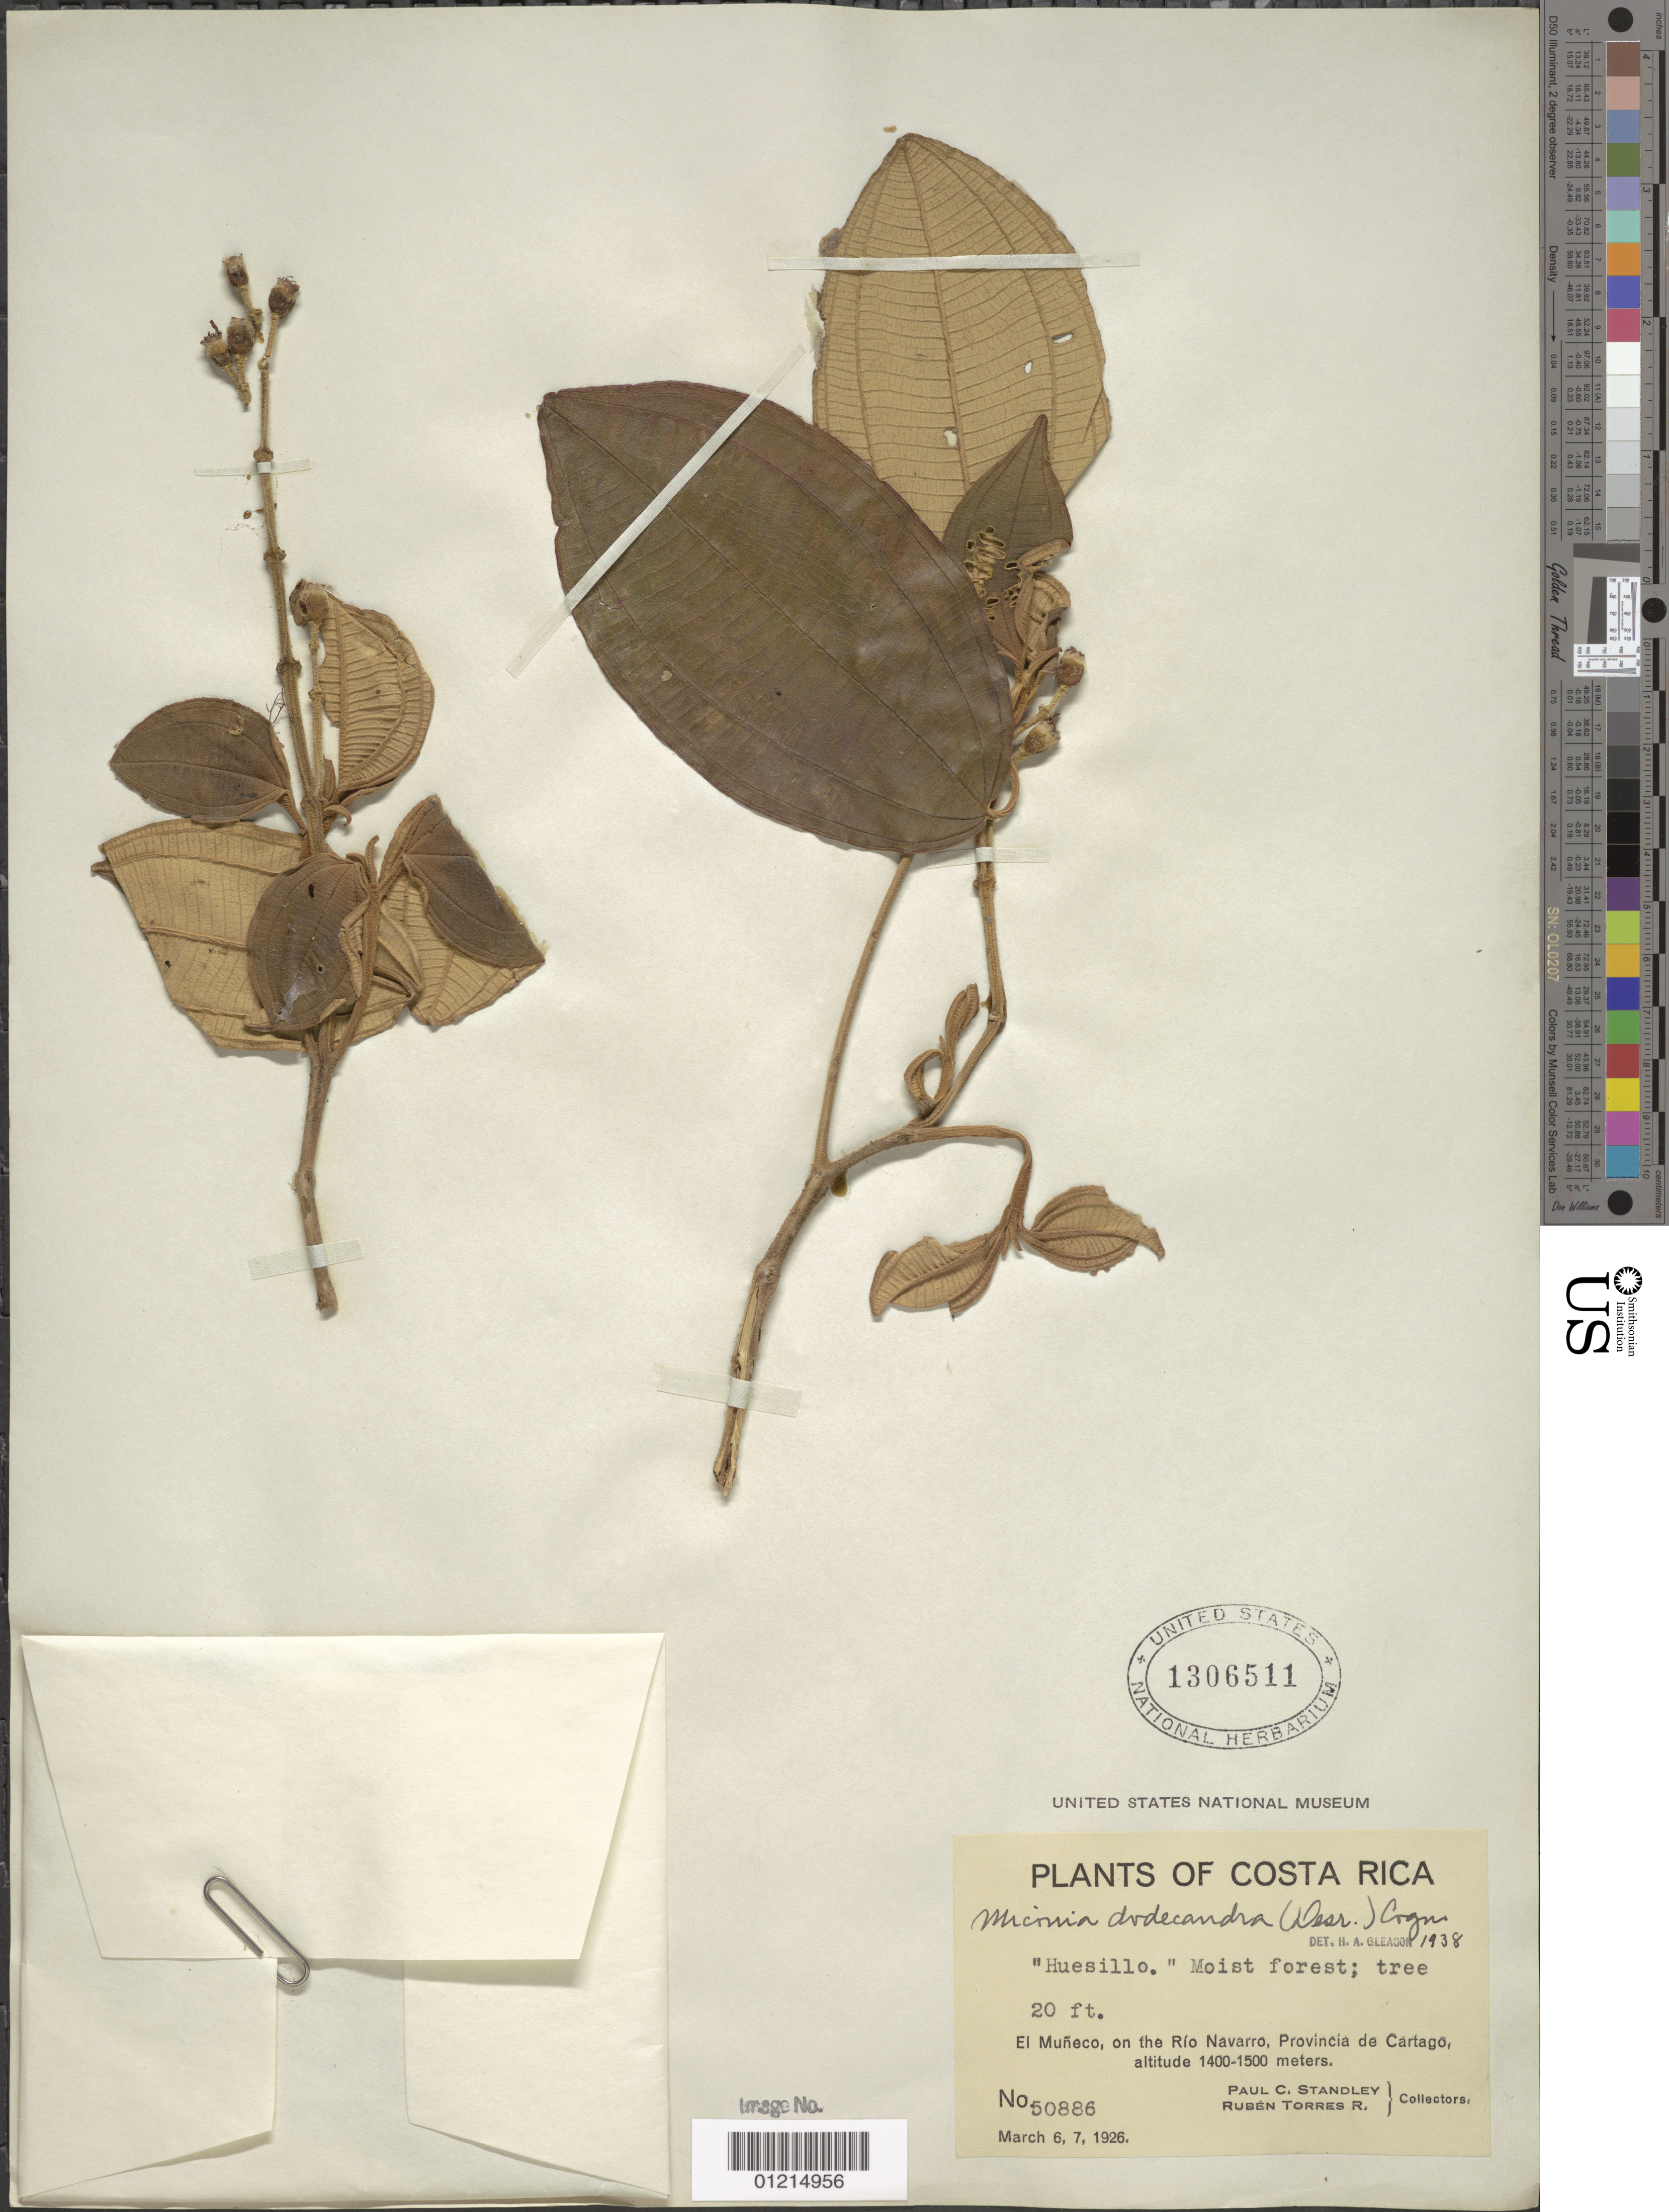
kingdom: Plantae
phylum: Tracheophyta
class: Magnoliopsida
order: Myrtales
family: Melastomataceae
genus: Miconia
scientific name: Miconia dodecandra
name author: Cogn.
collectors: P. C. Standley & R. Torres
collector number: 50886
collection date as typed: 06 Mar 1926 and 07 Mar 1926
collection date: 1926-03-06,1926-03-07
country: Costa Rica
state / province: Cartago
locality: El Muneco, on Rio Navarro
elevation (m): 1400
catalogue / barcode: US 1306511